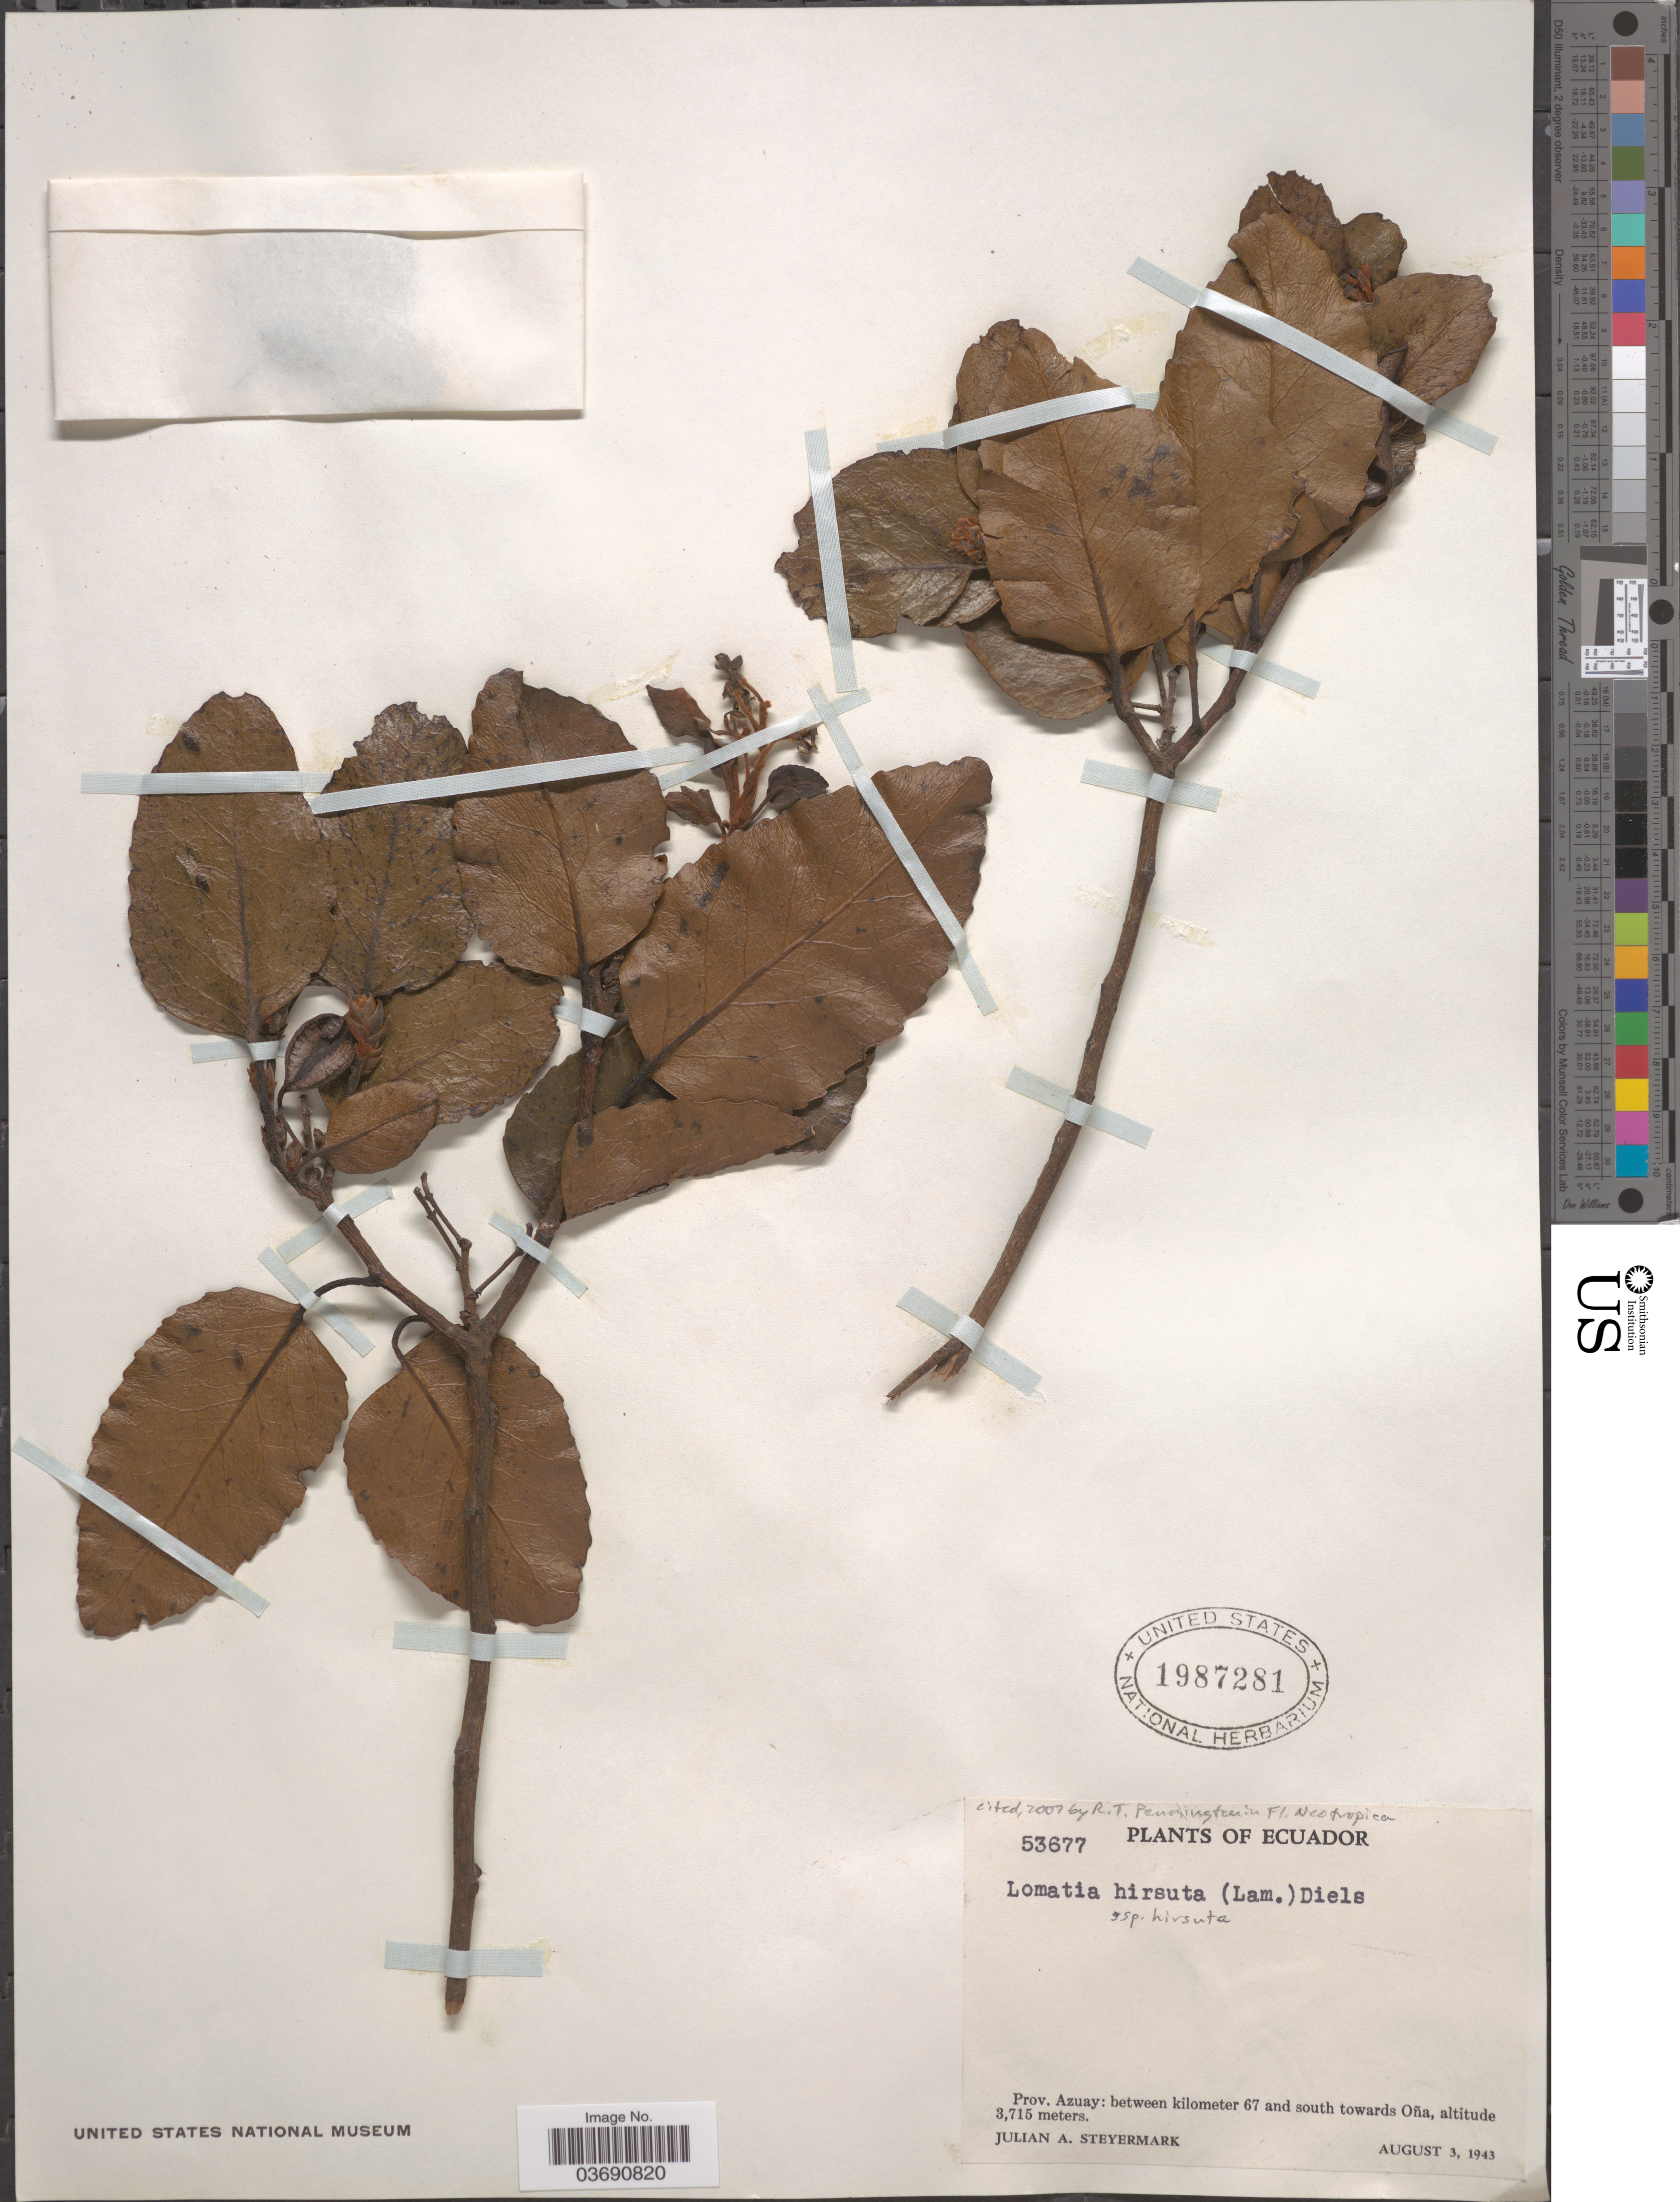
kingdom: Plantae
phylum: Tracheophyta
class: Magnoliopsida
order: Proteales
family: Proteaceae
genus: Lomatia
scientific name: Lomatia hirsuta subsp. hirsuta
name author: (Lam.) Diels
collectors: J. Steyermark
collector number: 53677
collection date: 1943-08-03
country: Ecuador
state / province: Azuay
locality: Between kilometer 67 and south towards Oña.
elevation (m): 3715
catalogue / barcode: US 1987281